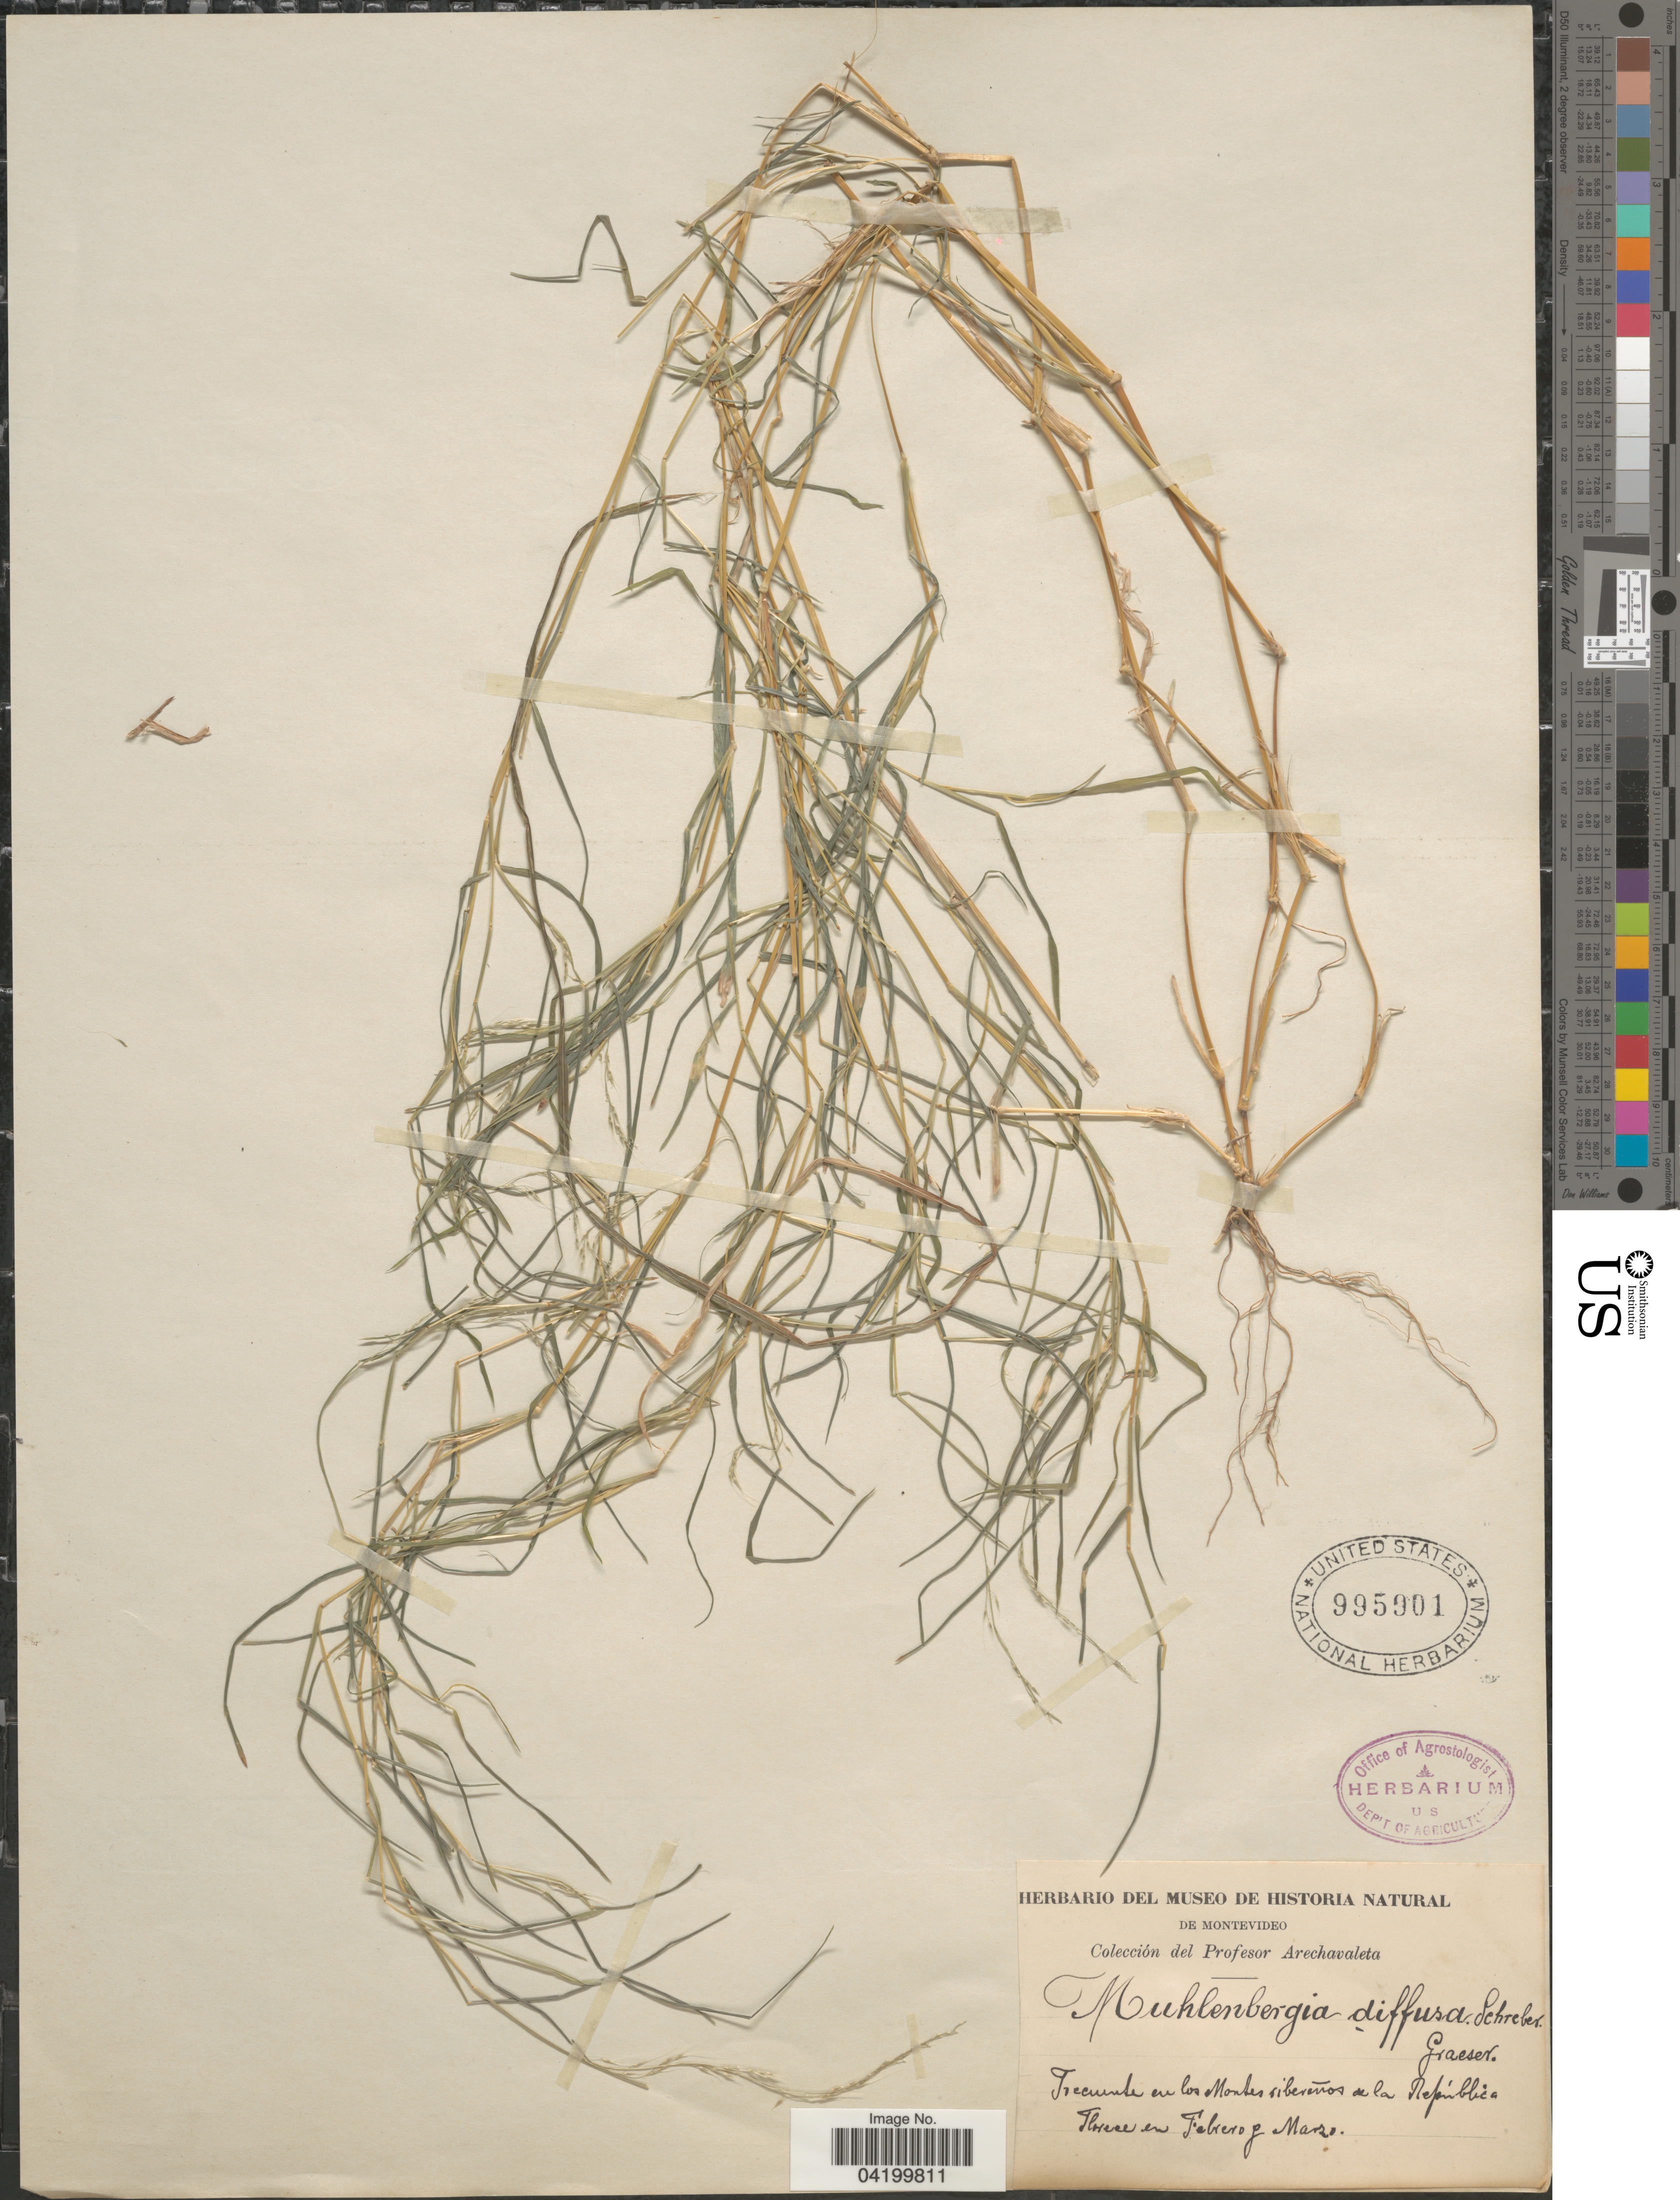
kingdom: Plantae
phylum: Tracheophyta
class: Liliopsida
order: Poales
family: Poaceae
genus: Muhlenbergia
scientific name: Muhlenbergia schreberi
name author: J.F. Gmel.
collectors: Arechavaleta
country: Uruguay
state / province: Montevideo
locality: Frecuente en los Montes sibereños de la República.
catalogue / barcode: US 995901